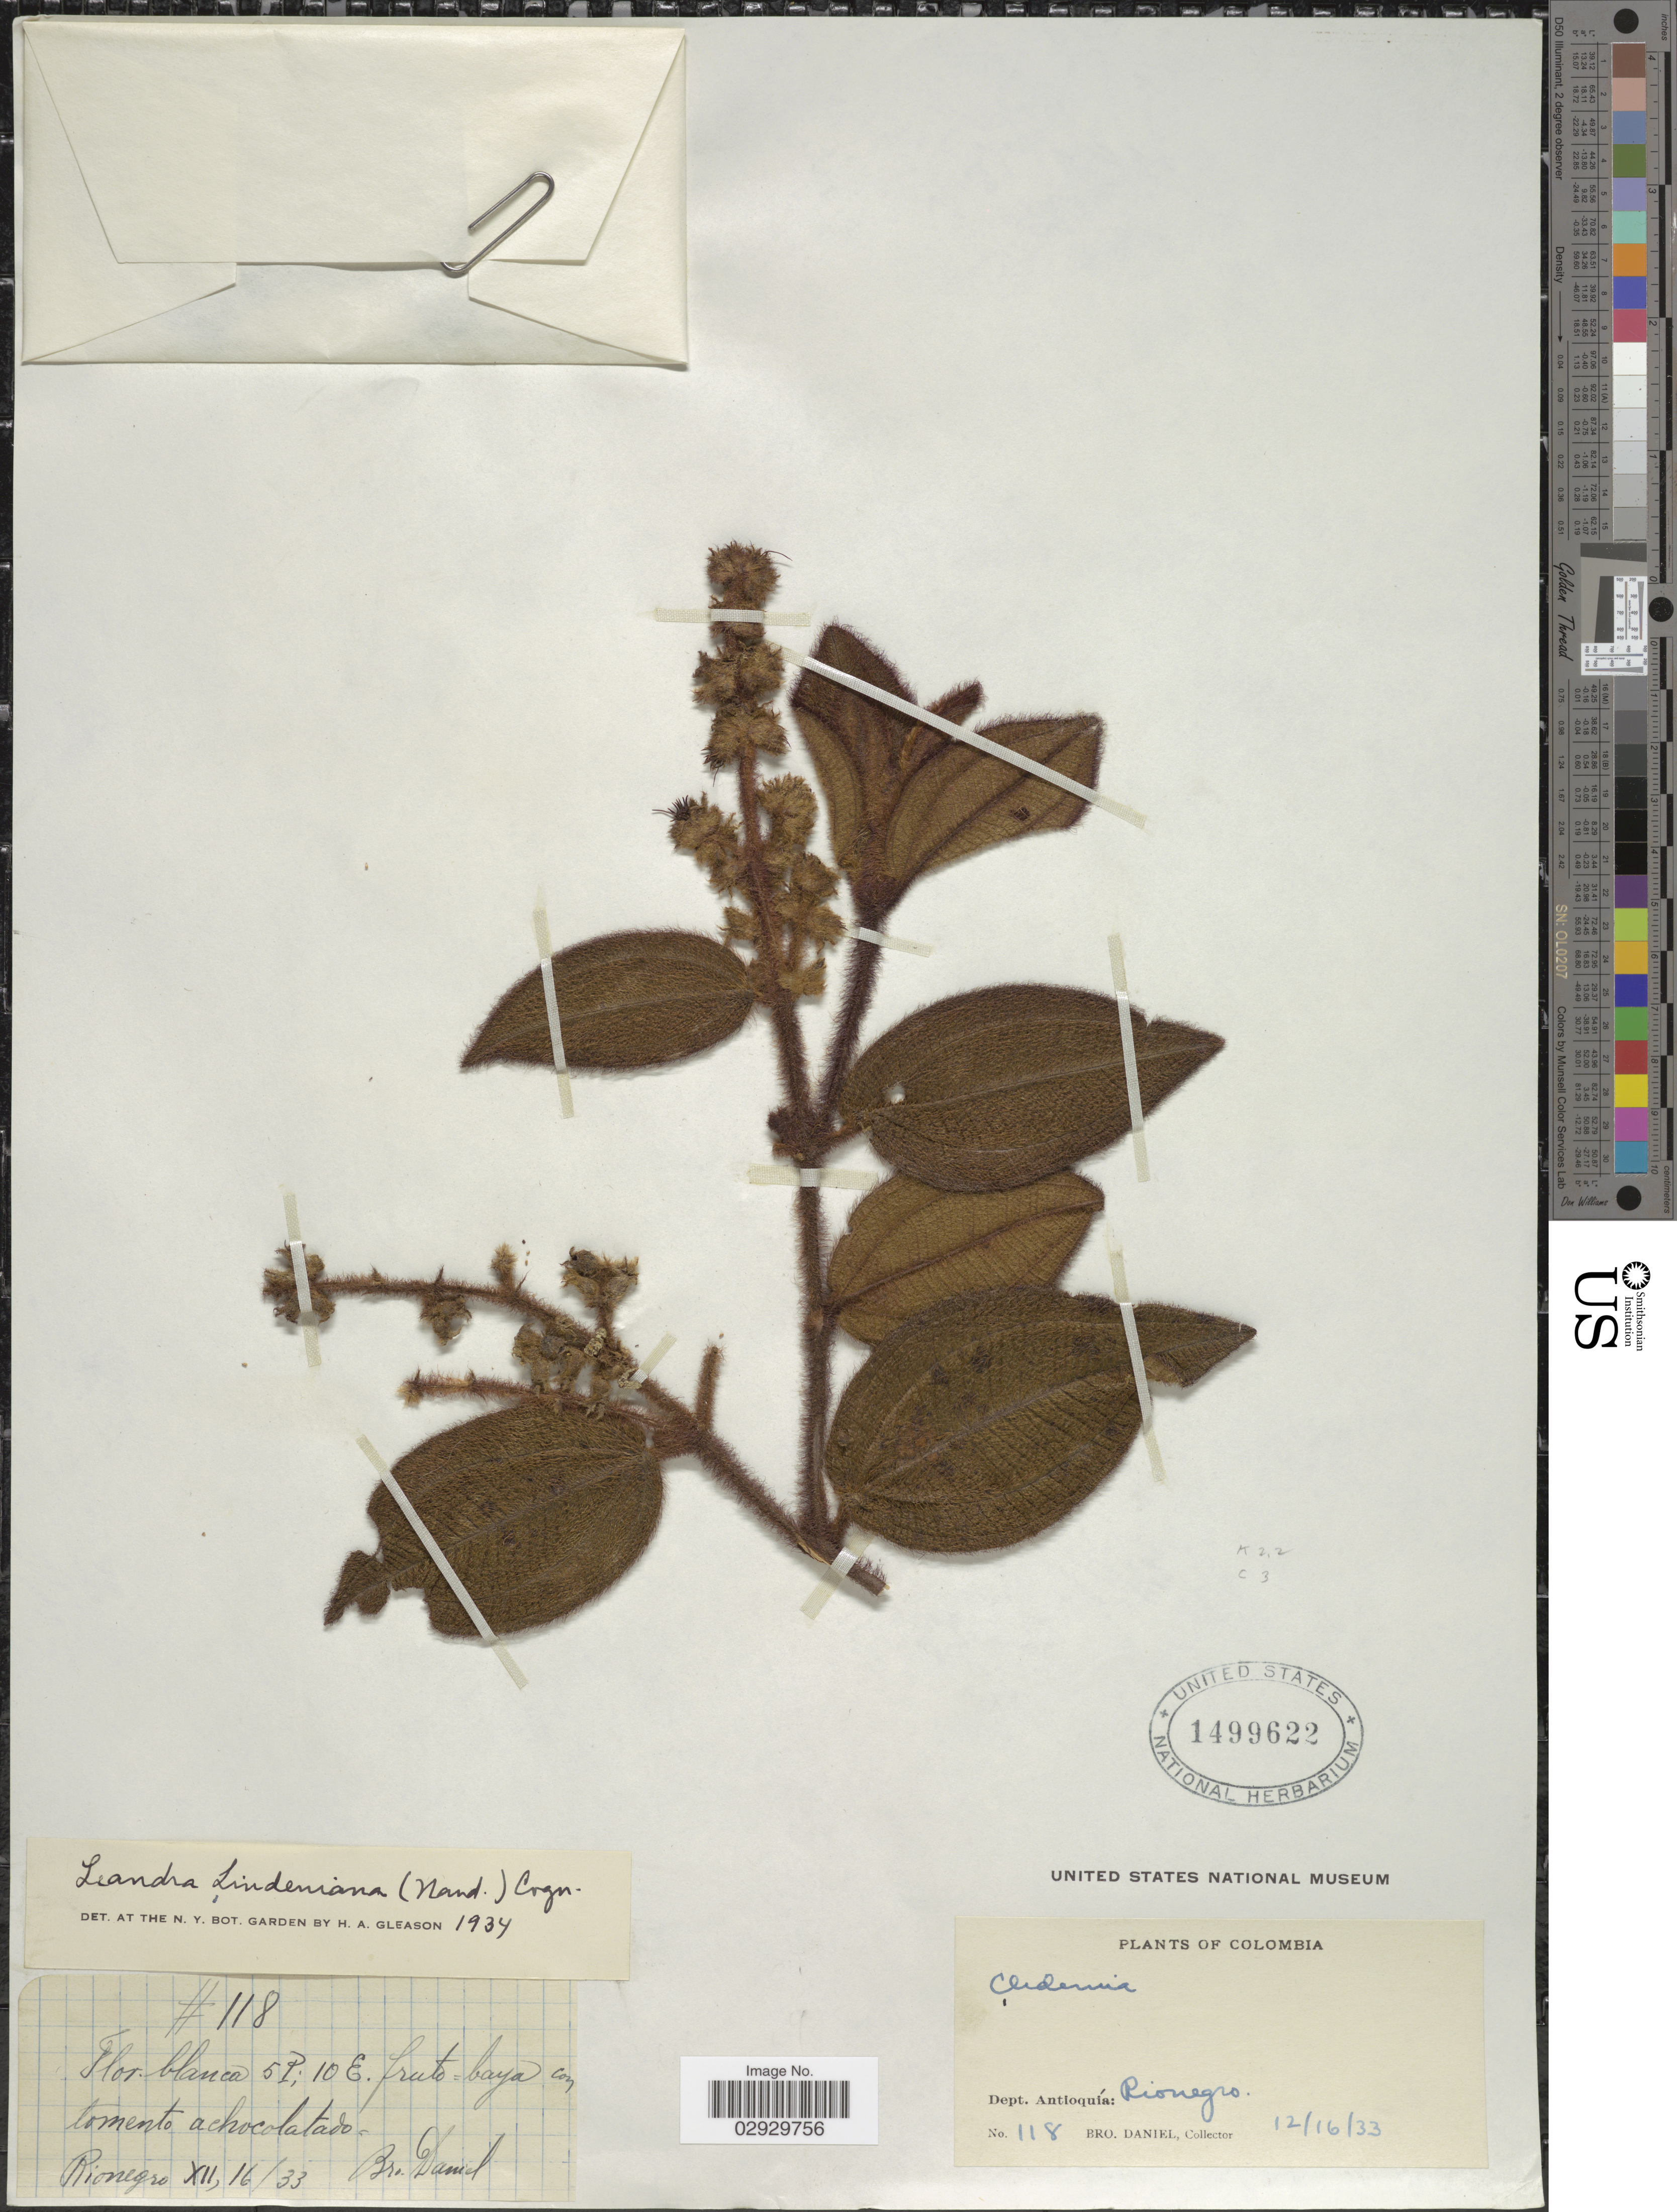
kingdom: Plantae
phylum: Tracheophyta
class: Magnoliopsida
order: Myrtales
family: Melastomataceae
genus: Leandra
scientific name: Leandra lindeniana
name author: (Naudin) Cogn.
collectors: Bro. Daniel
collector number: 118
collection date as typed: Transcribed d/m/y: 16/12/33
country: Colombia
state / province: Antioquia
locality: Rio Negro.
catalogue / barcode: US 1499622